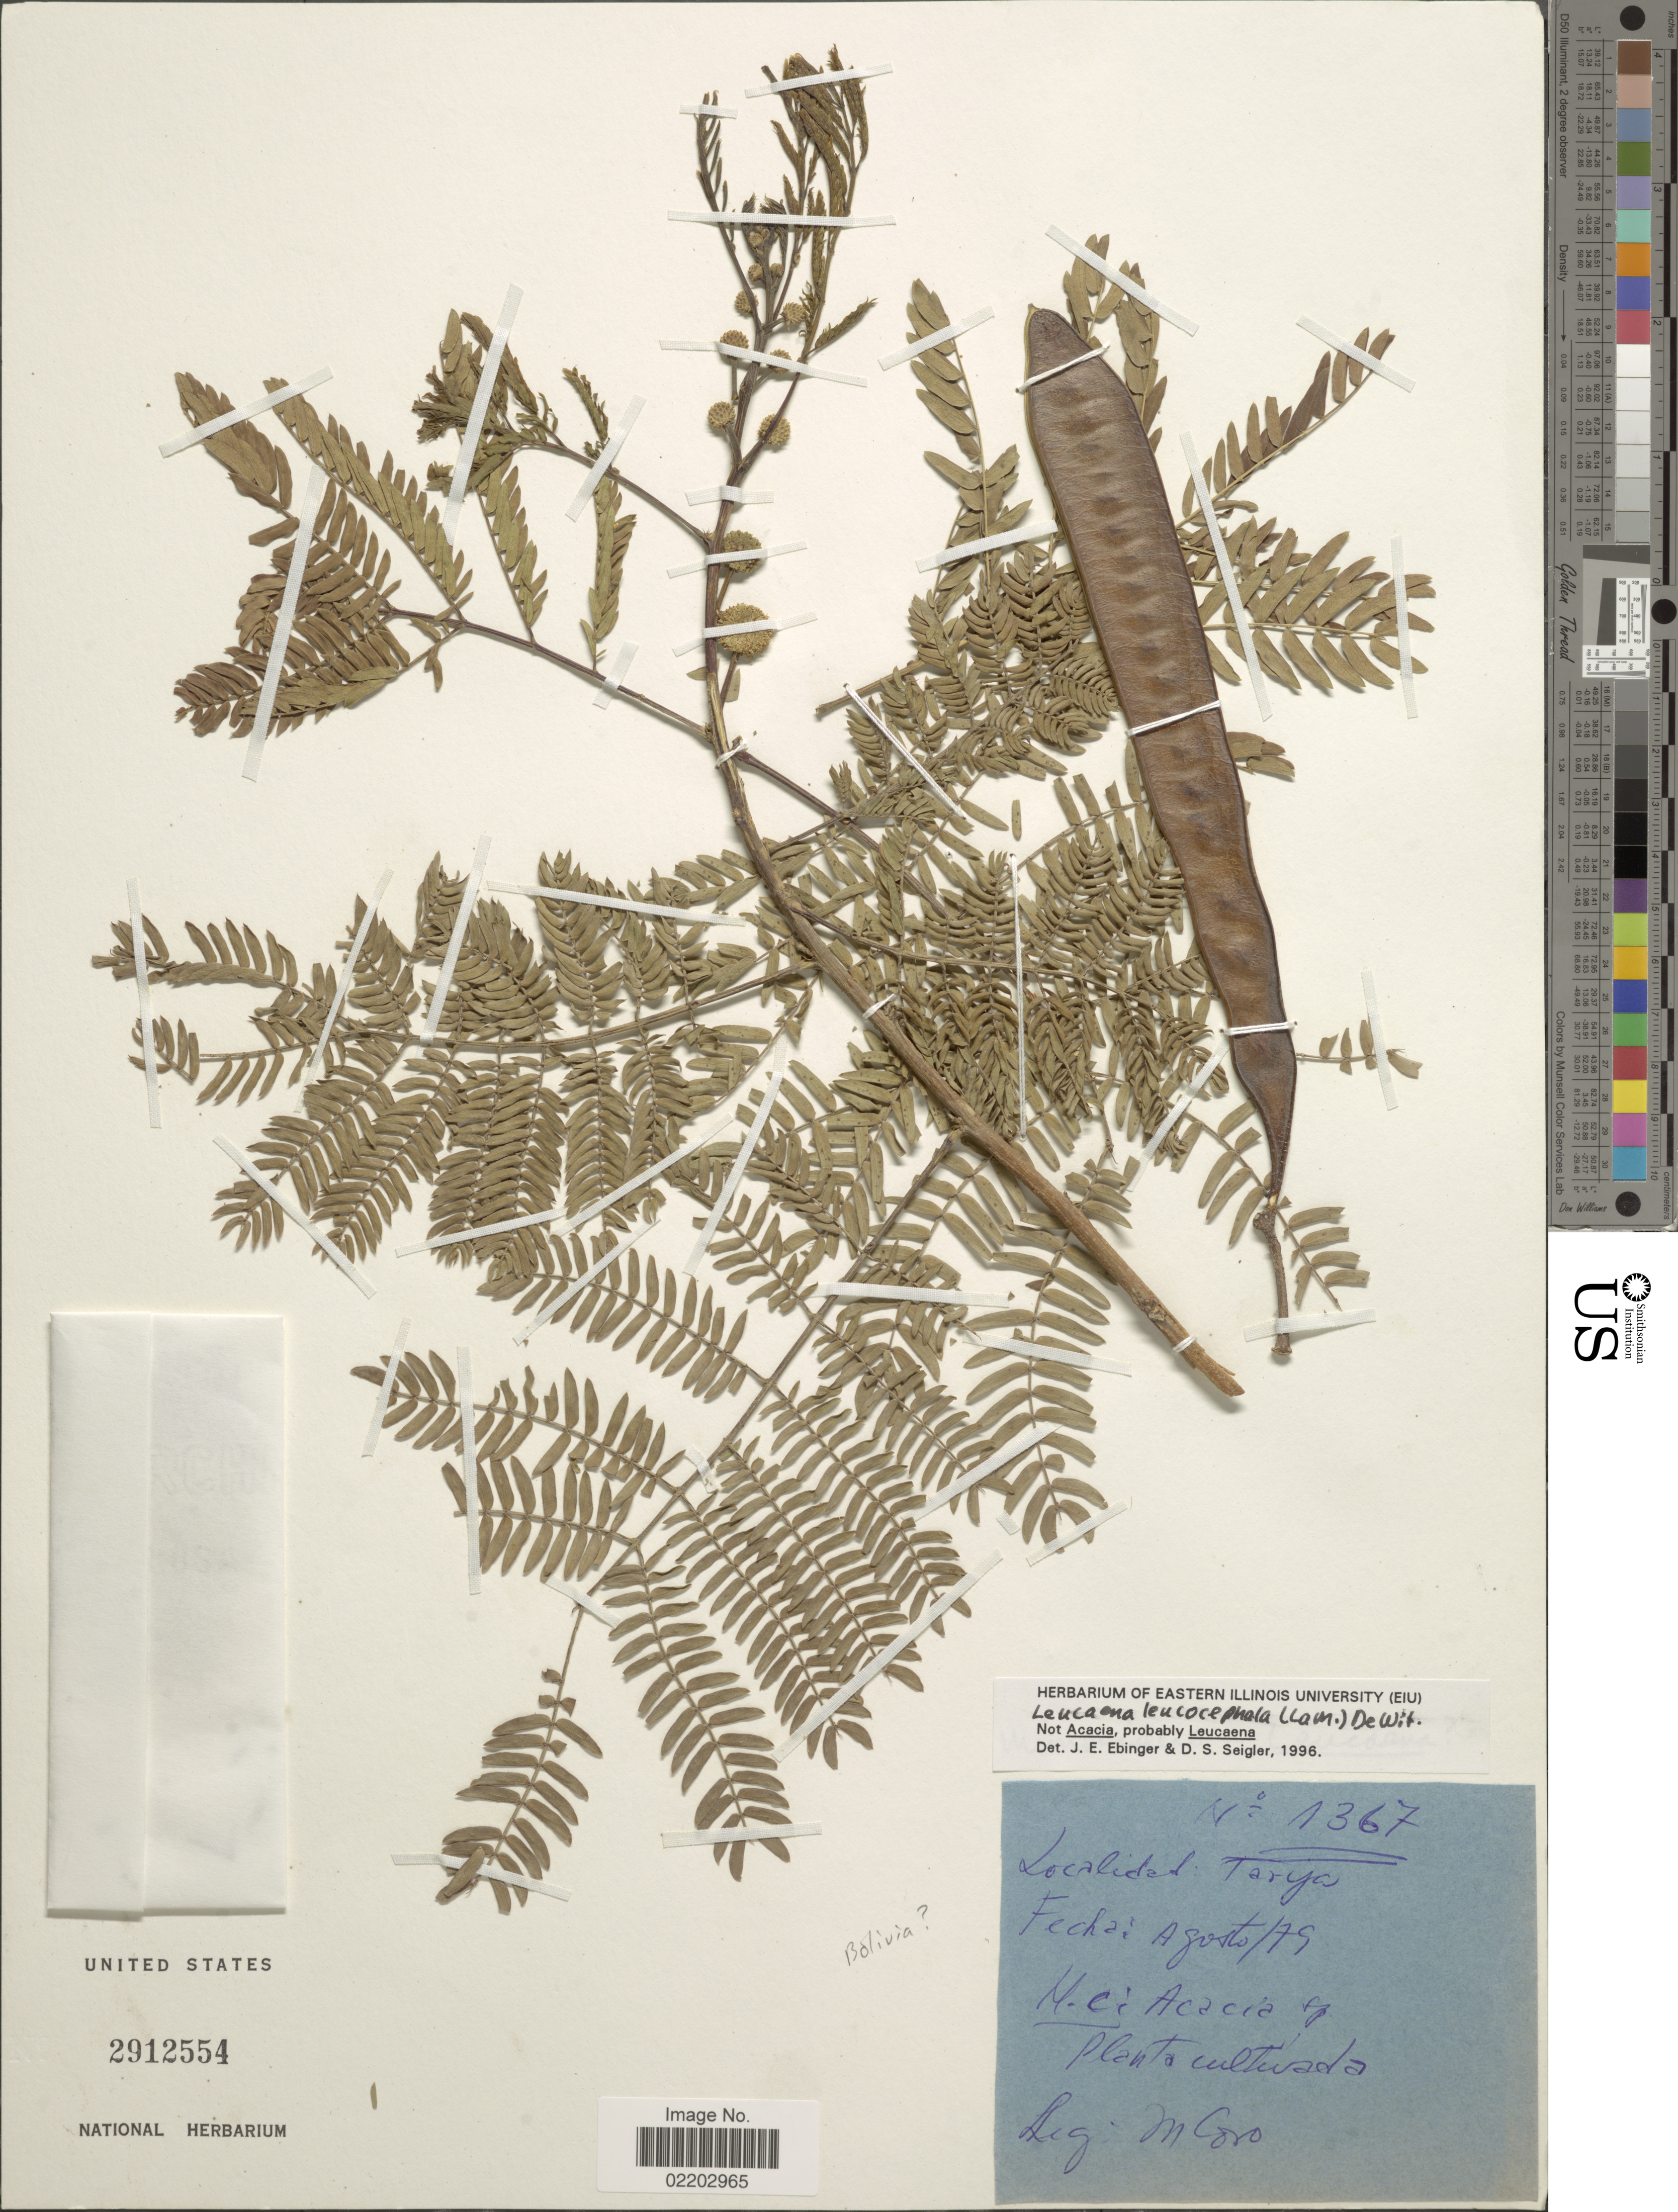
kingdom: Plantae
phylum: Tracheophyta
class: Magnoliopsida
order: Fabales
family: Fabaceae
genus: Leucaena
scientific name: Leucaena leucocephala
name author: (Lam.) de Wit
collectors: M. Coro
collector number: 1367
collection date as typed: Transcribed d/m/y: /8/79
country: Bolivia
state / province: Tarija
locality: Tarija.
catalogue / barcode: US 2912554